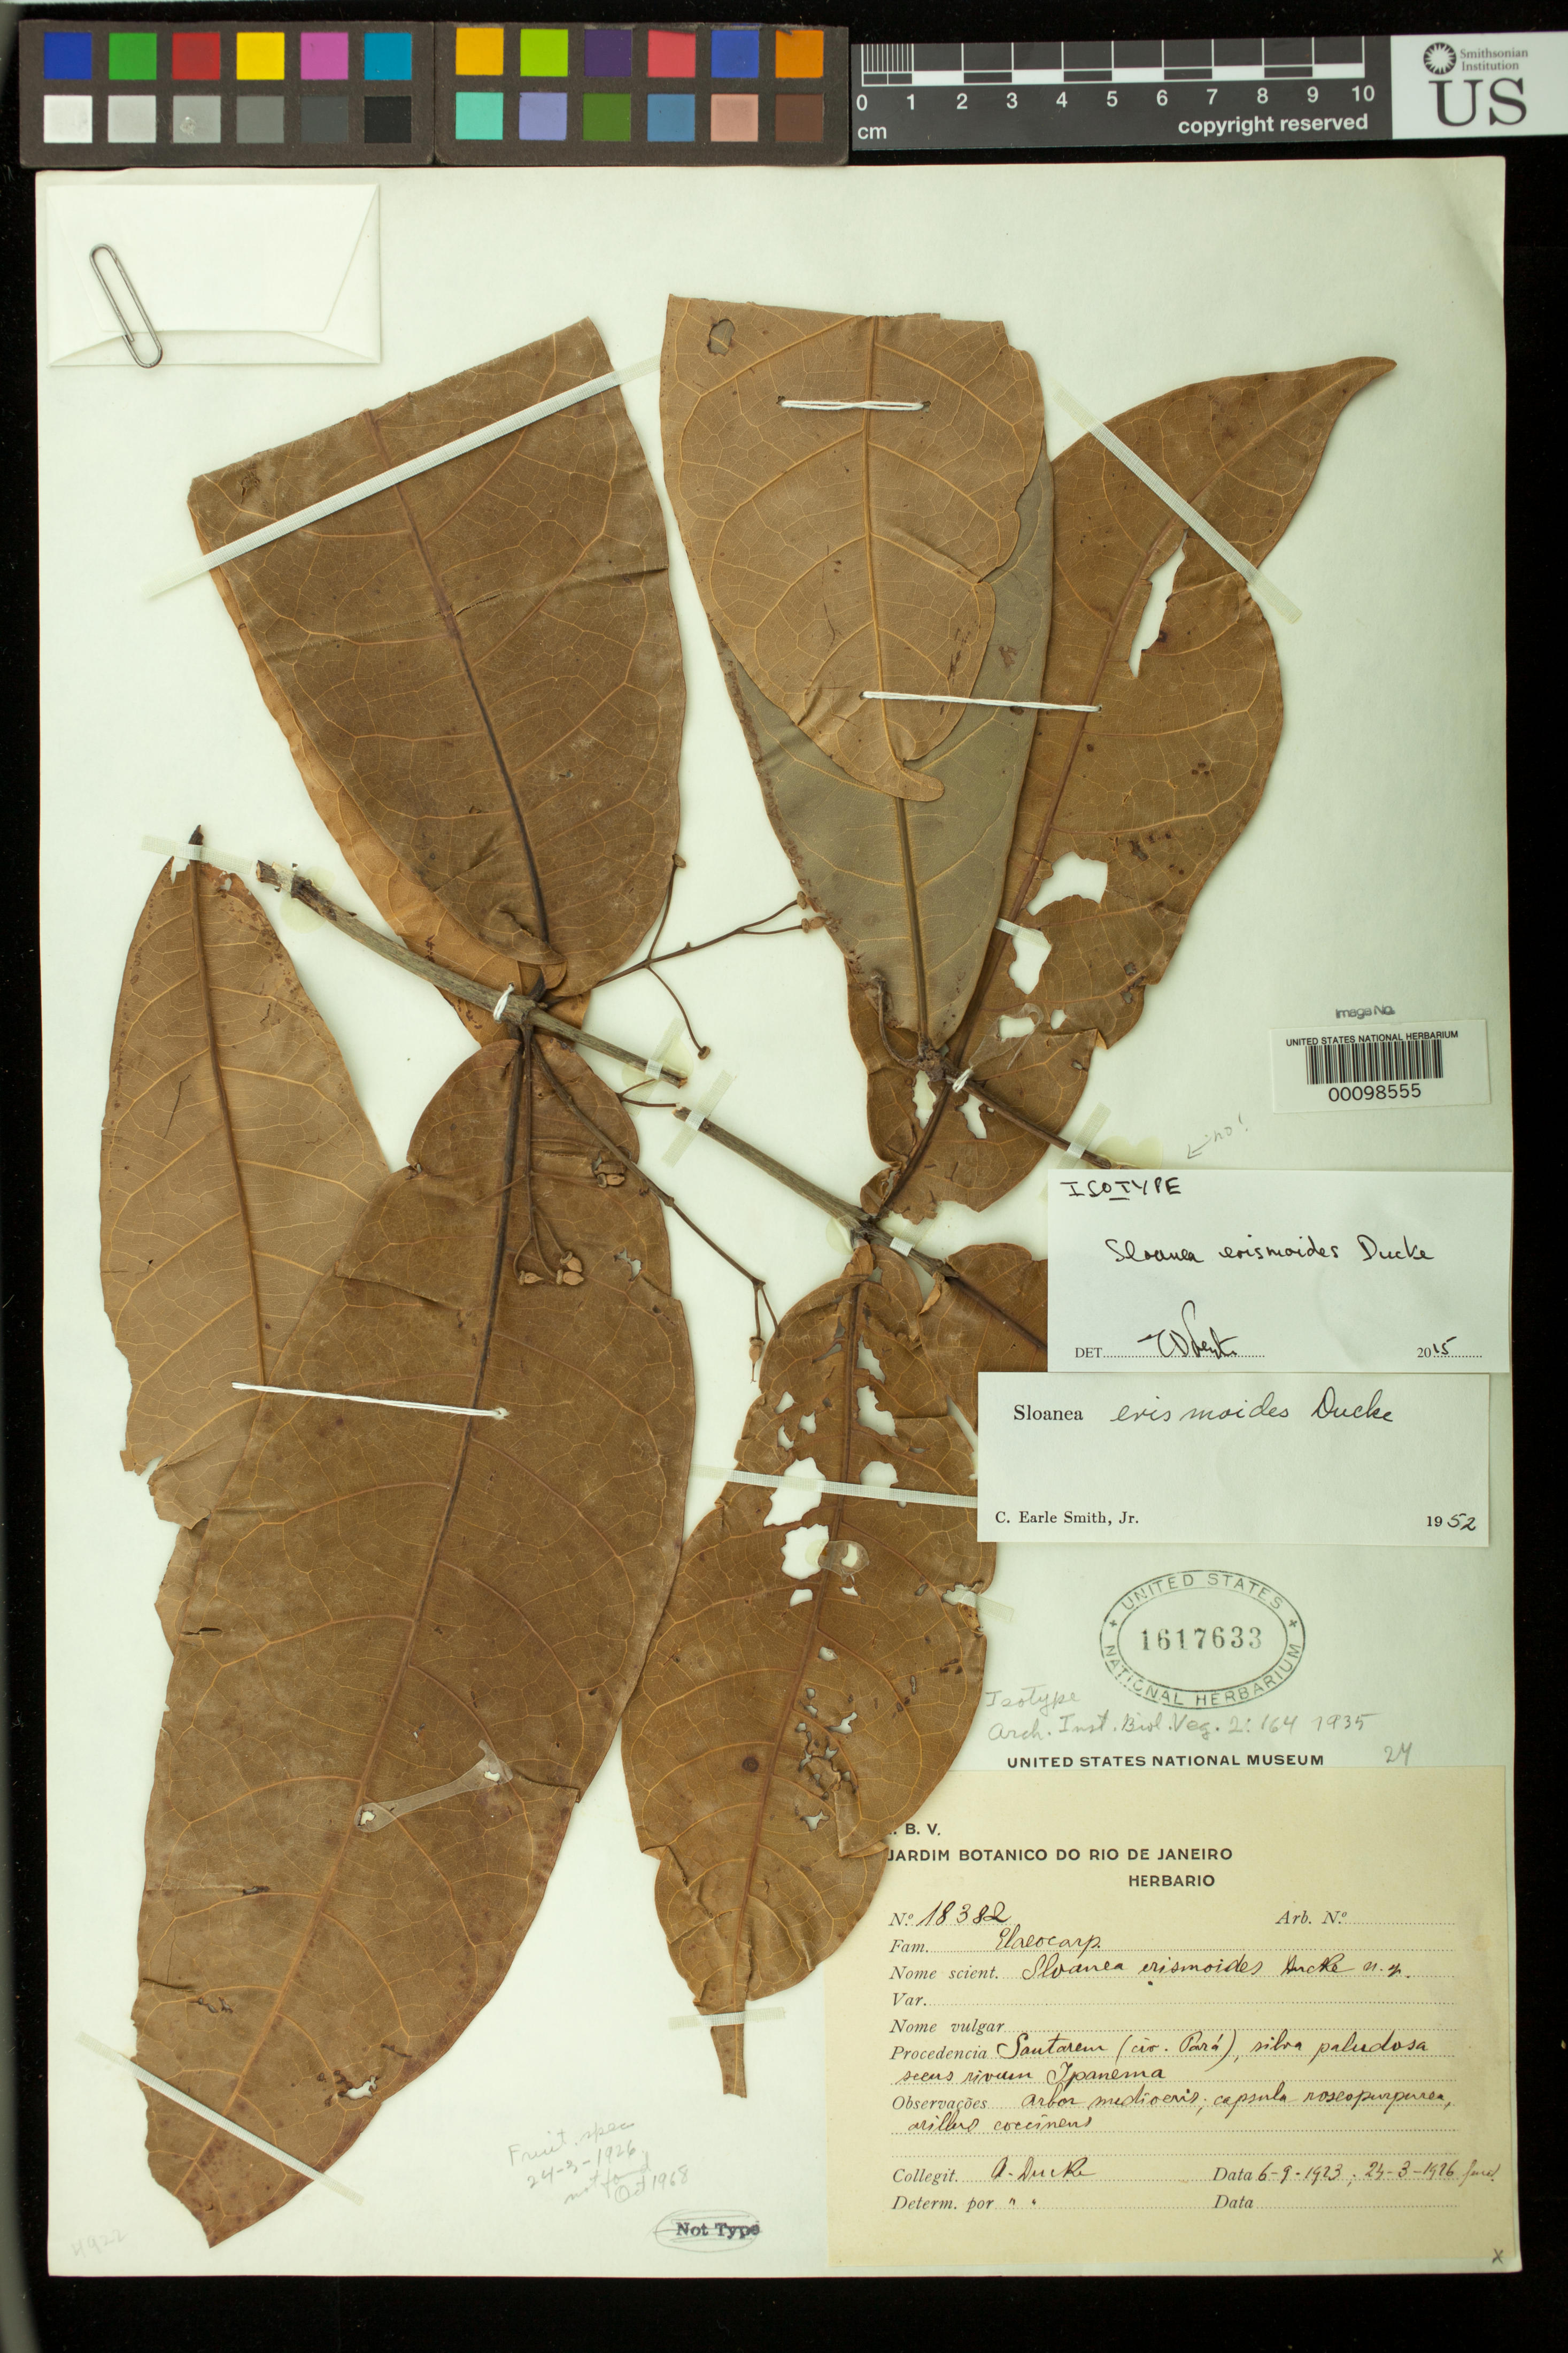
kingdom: Plantae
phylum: Tracheophyta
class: Magnoliopsida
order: Oxalidales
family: Elaeocarpaceae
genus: Sloanea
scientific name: Sloanea erismoides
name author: Ducke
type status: Isosyntype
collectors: A. Ducke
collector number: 18382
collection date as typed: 6-9-1923; 24-3-1926 fruct.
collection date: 1923-09-06,1926-03-24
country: Brazil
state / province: Pará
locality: Santarem (civ. Pará), silve paludosa secus rivem Ipanema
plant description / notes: Annotated as "isotype" by T.D. Pennington (2015) but protologue cites (and specimen label reflects) 2 collections made on different dates (syntypes), "6-9-1923; 24-3-1926 fruct." [only the first element is apparently mounted on the US sheet; no fruit found]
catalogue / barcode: US 1617633